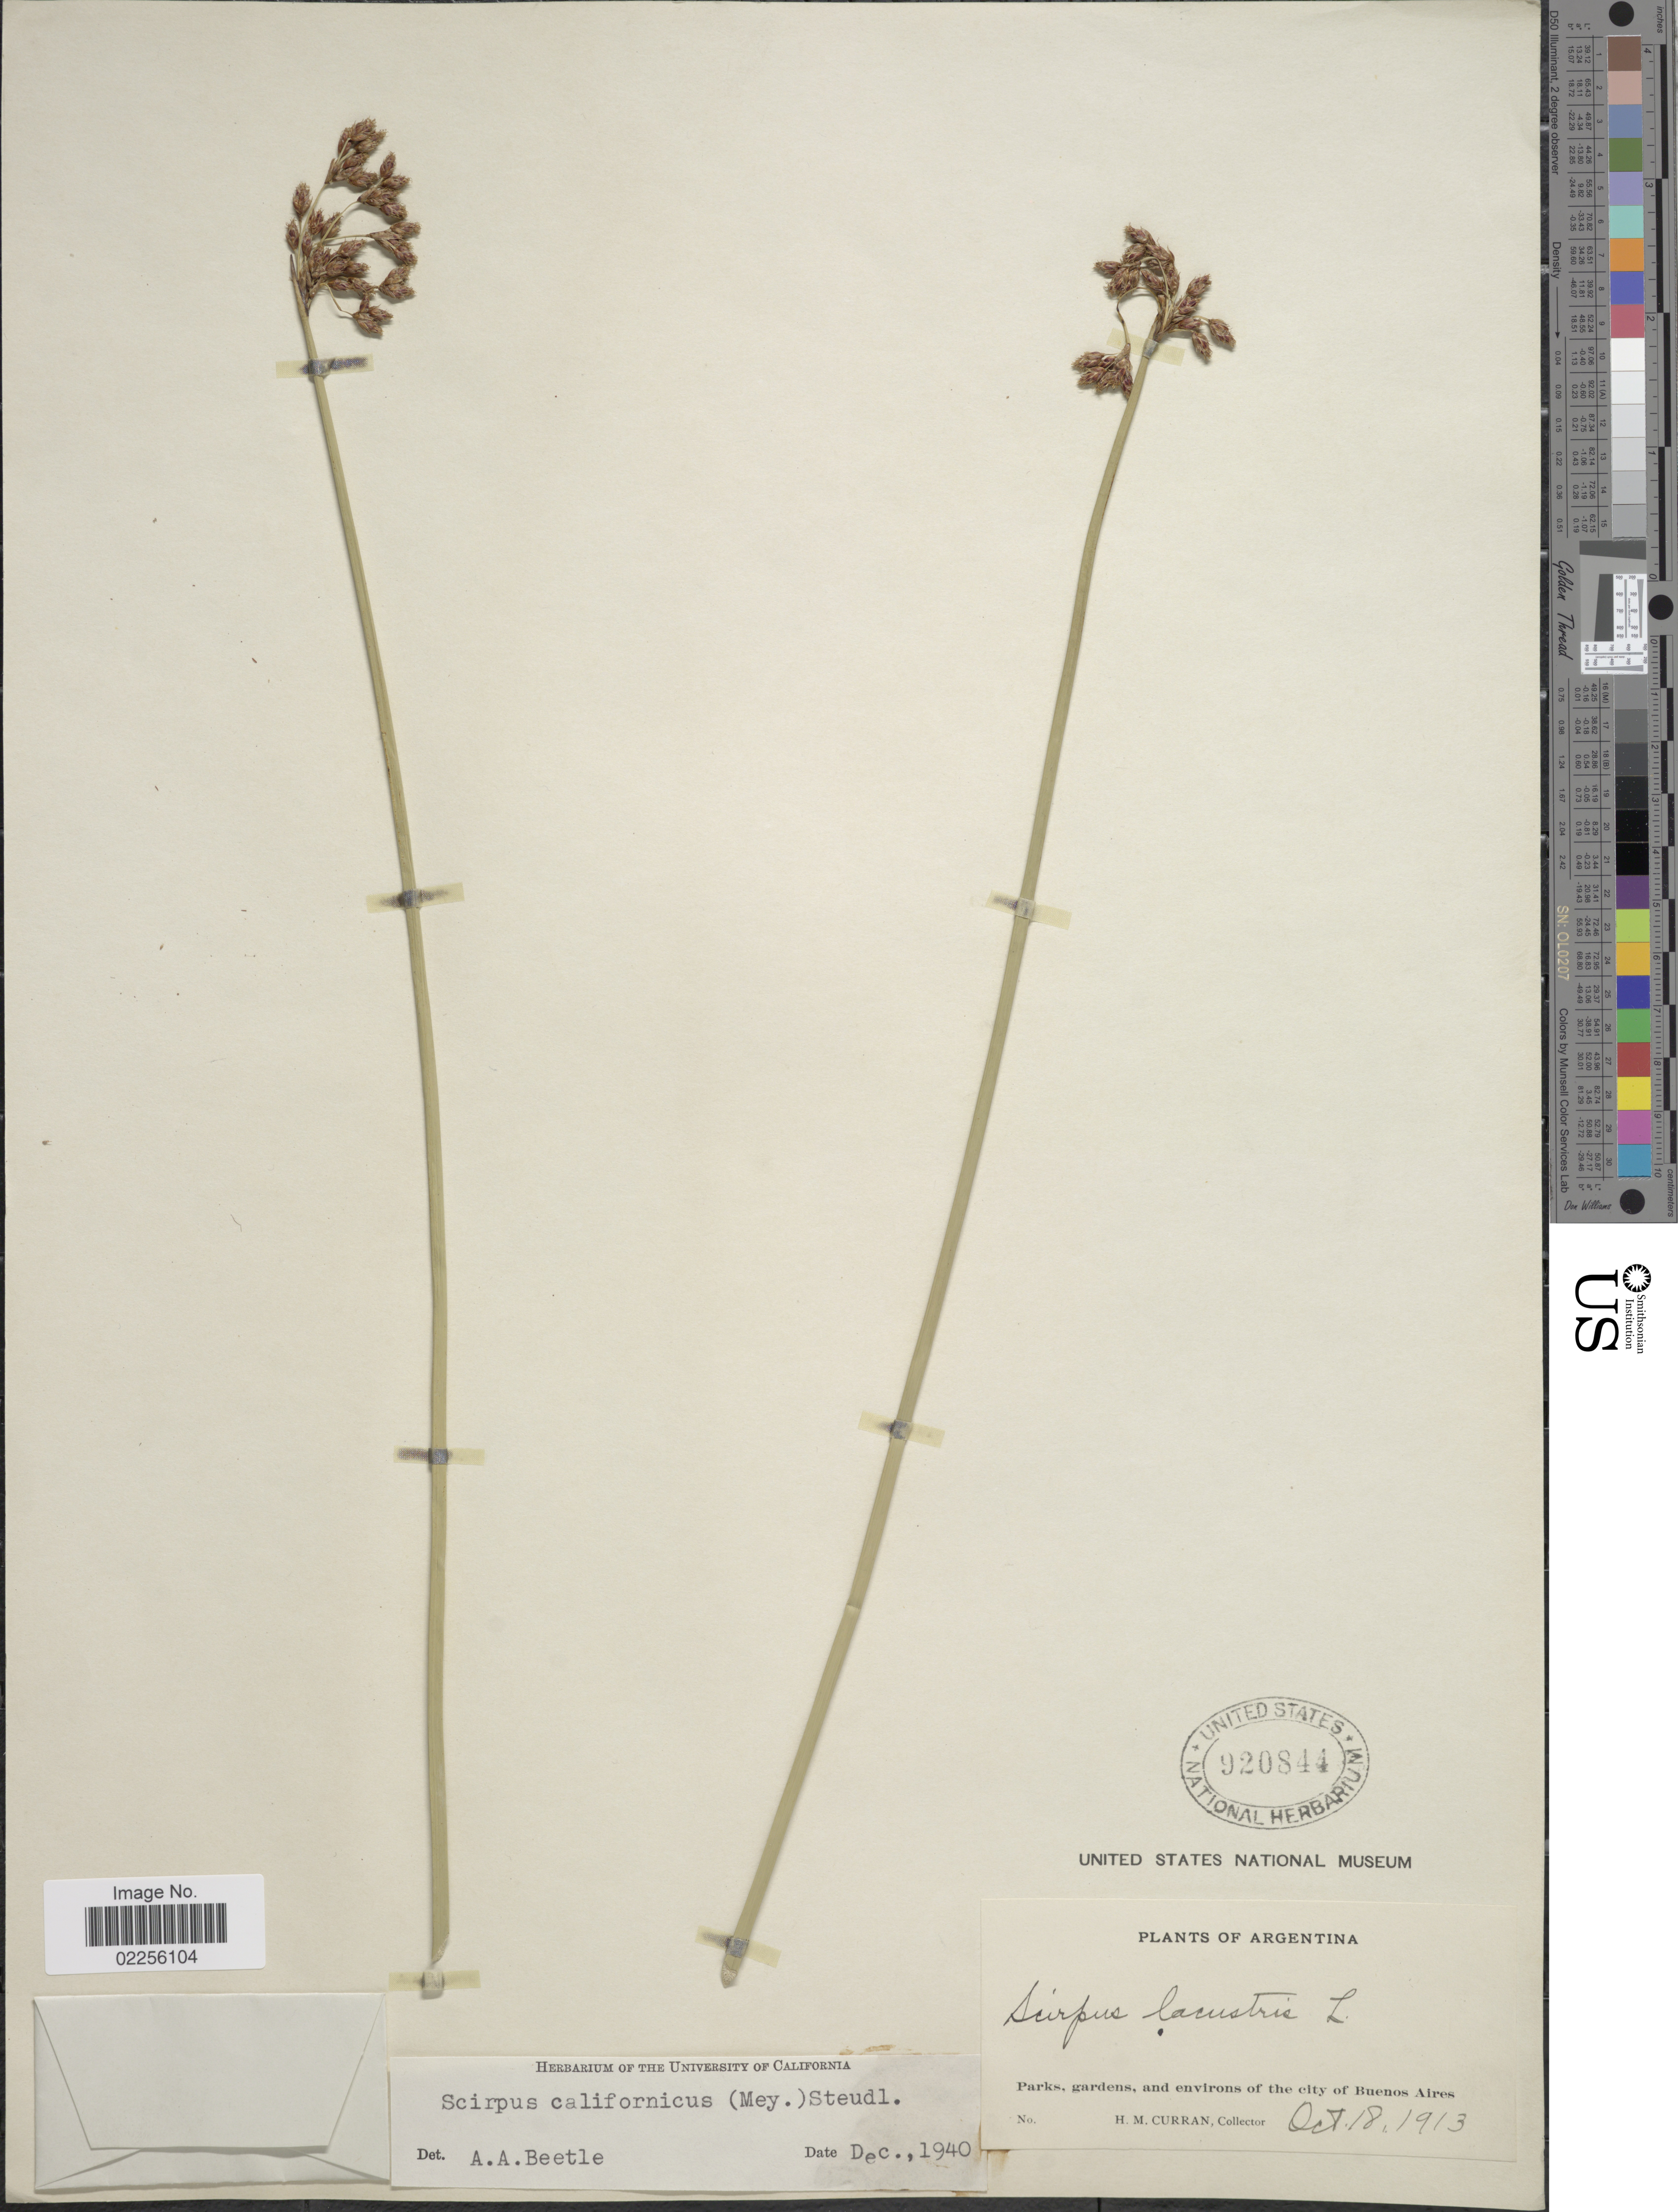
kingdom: Plantae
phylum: Tracheophyta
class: Liliopsida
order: Poales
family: Cyperaceae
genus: Schoenoplectus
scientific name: Schoenoplectus californicus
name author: (C.A. Mey.) Soják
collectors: H. M. Curran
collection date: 1913-10-18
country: Argentina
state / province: Buenos Aires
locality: Parks, gardens, and environs of the city of Buenos Aires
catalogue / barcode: US 920844